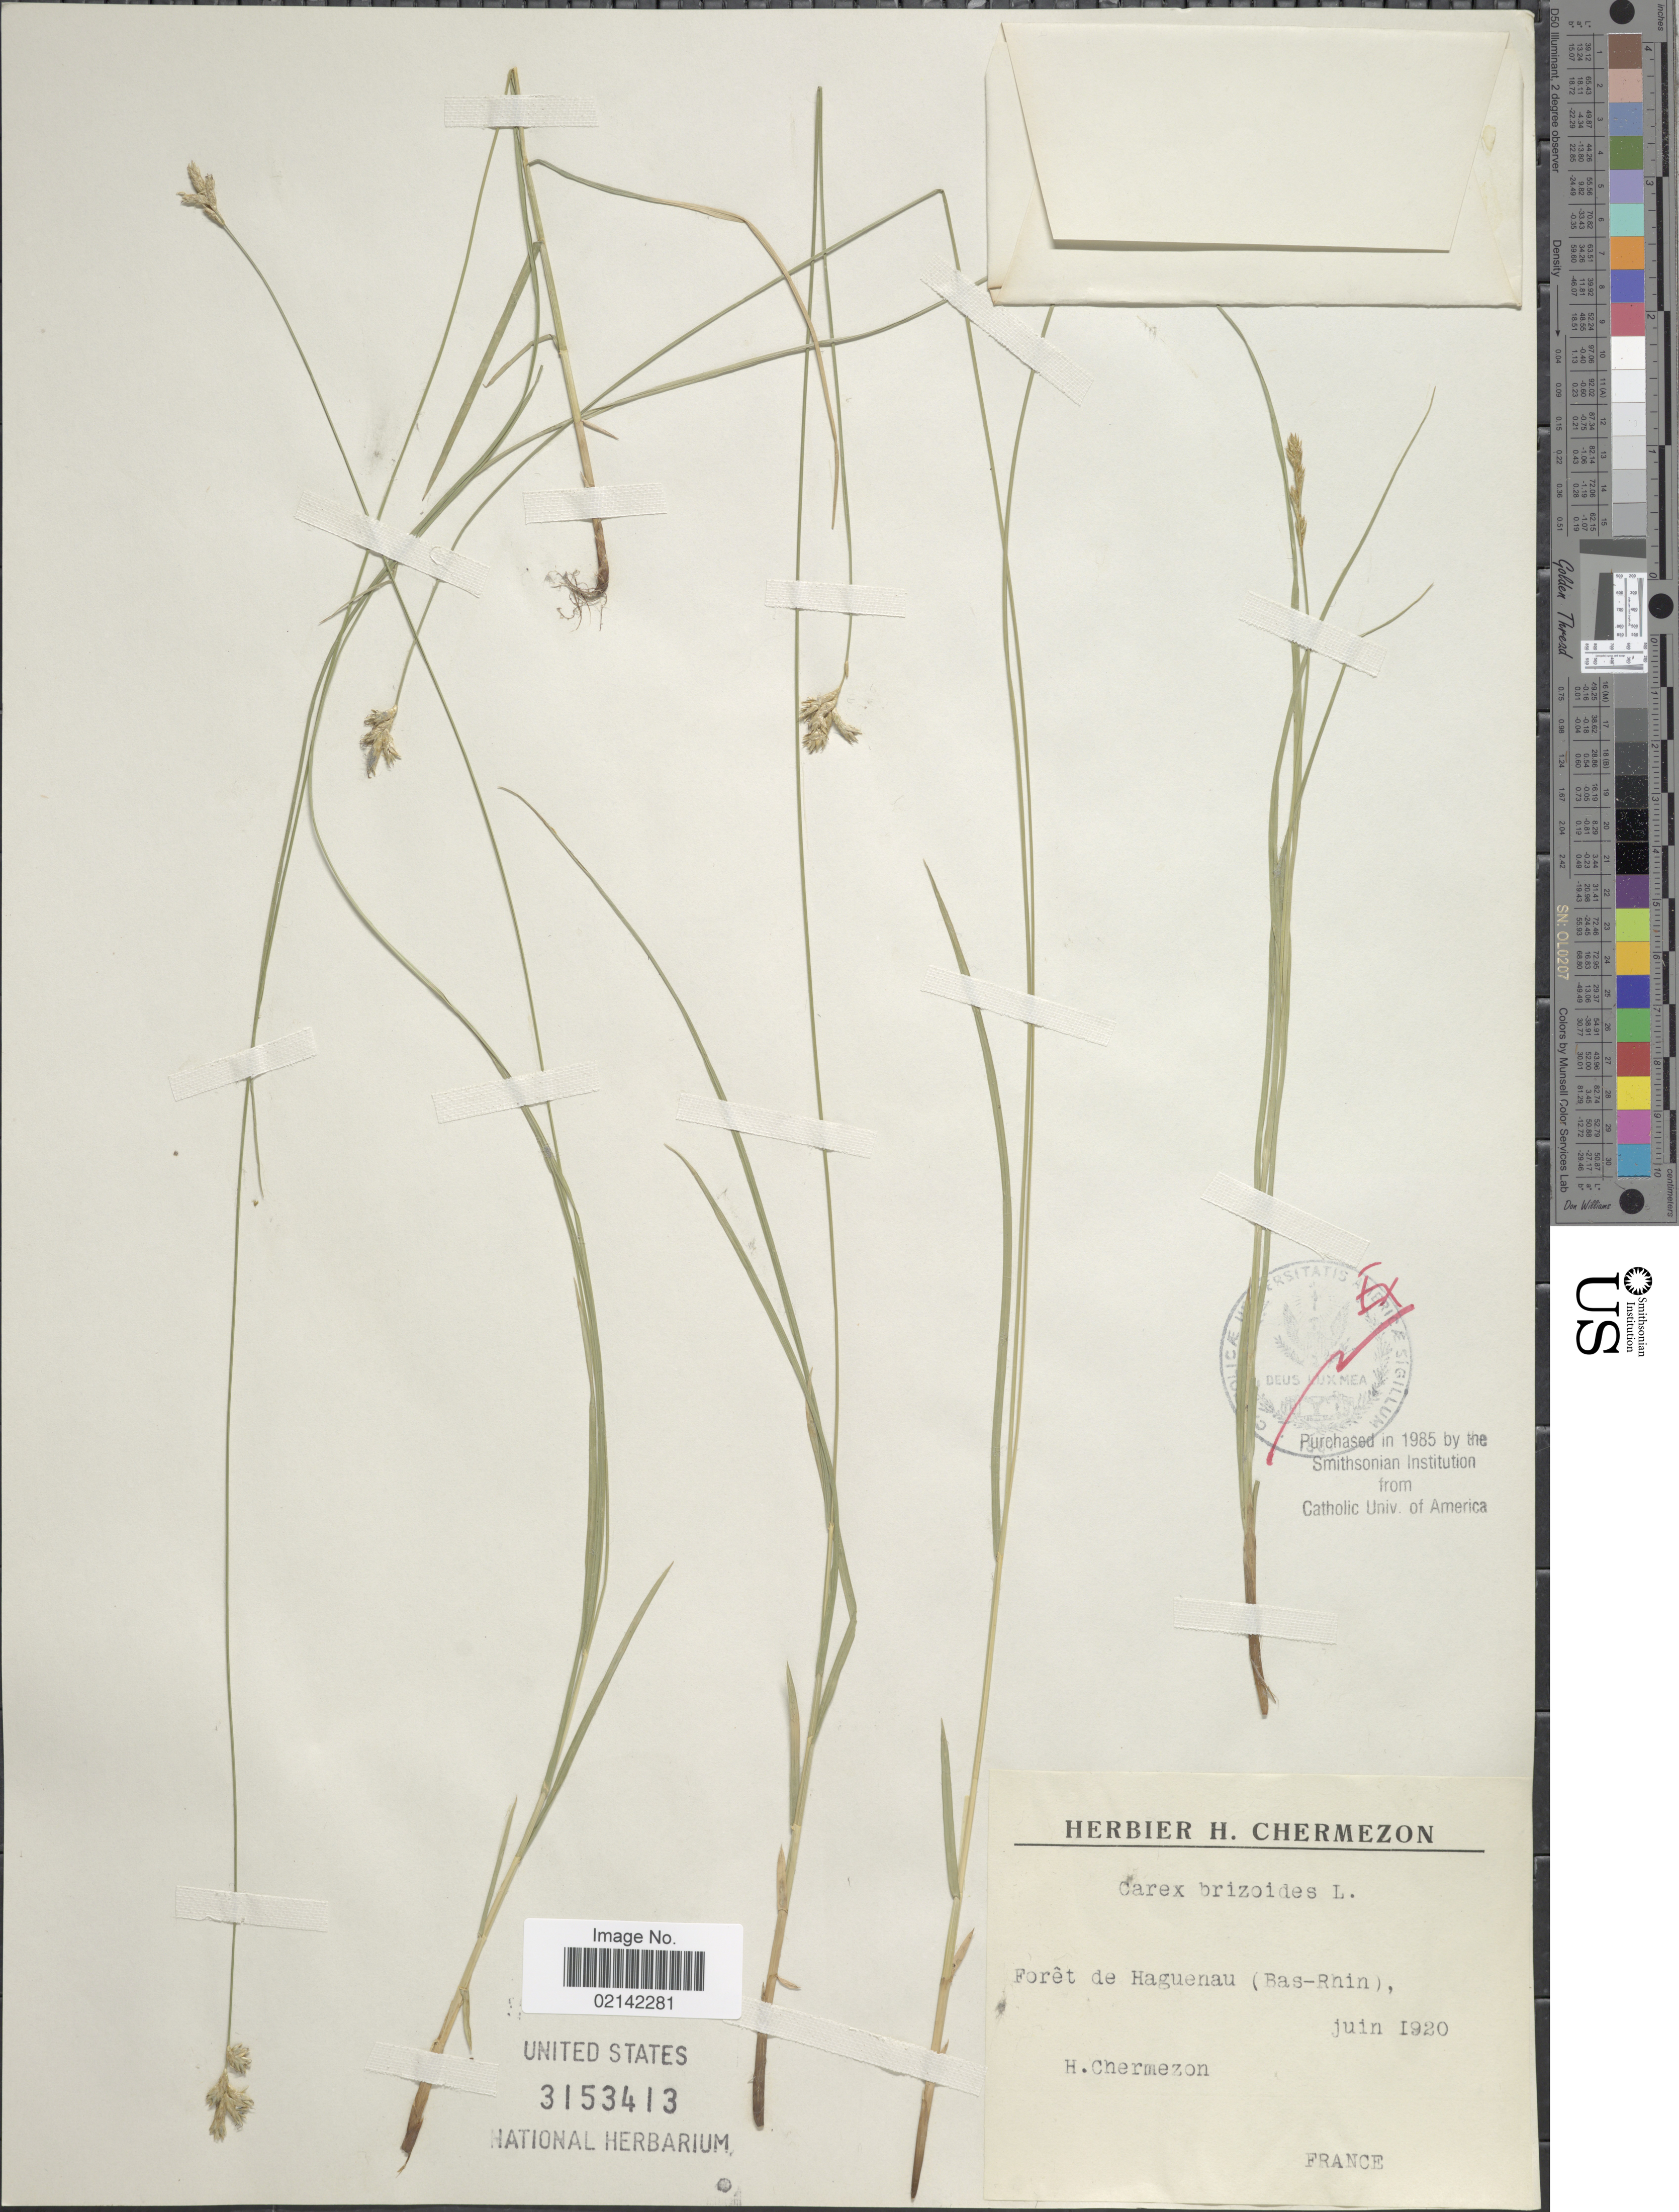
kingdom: Plantae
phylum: Tracheophyta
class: Liliopsida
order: Poales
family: Cyperaceae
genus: Carex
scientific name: Carex brizoides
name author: L.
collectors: H. Chermezon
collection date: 1920-06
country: France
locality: Forêt de Haguenau (Bas0Rhin)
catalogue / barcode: US 3153413